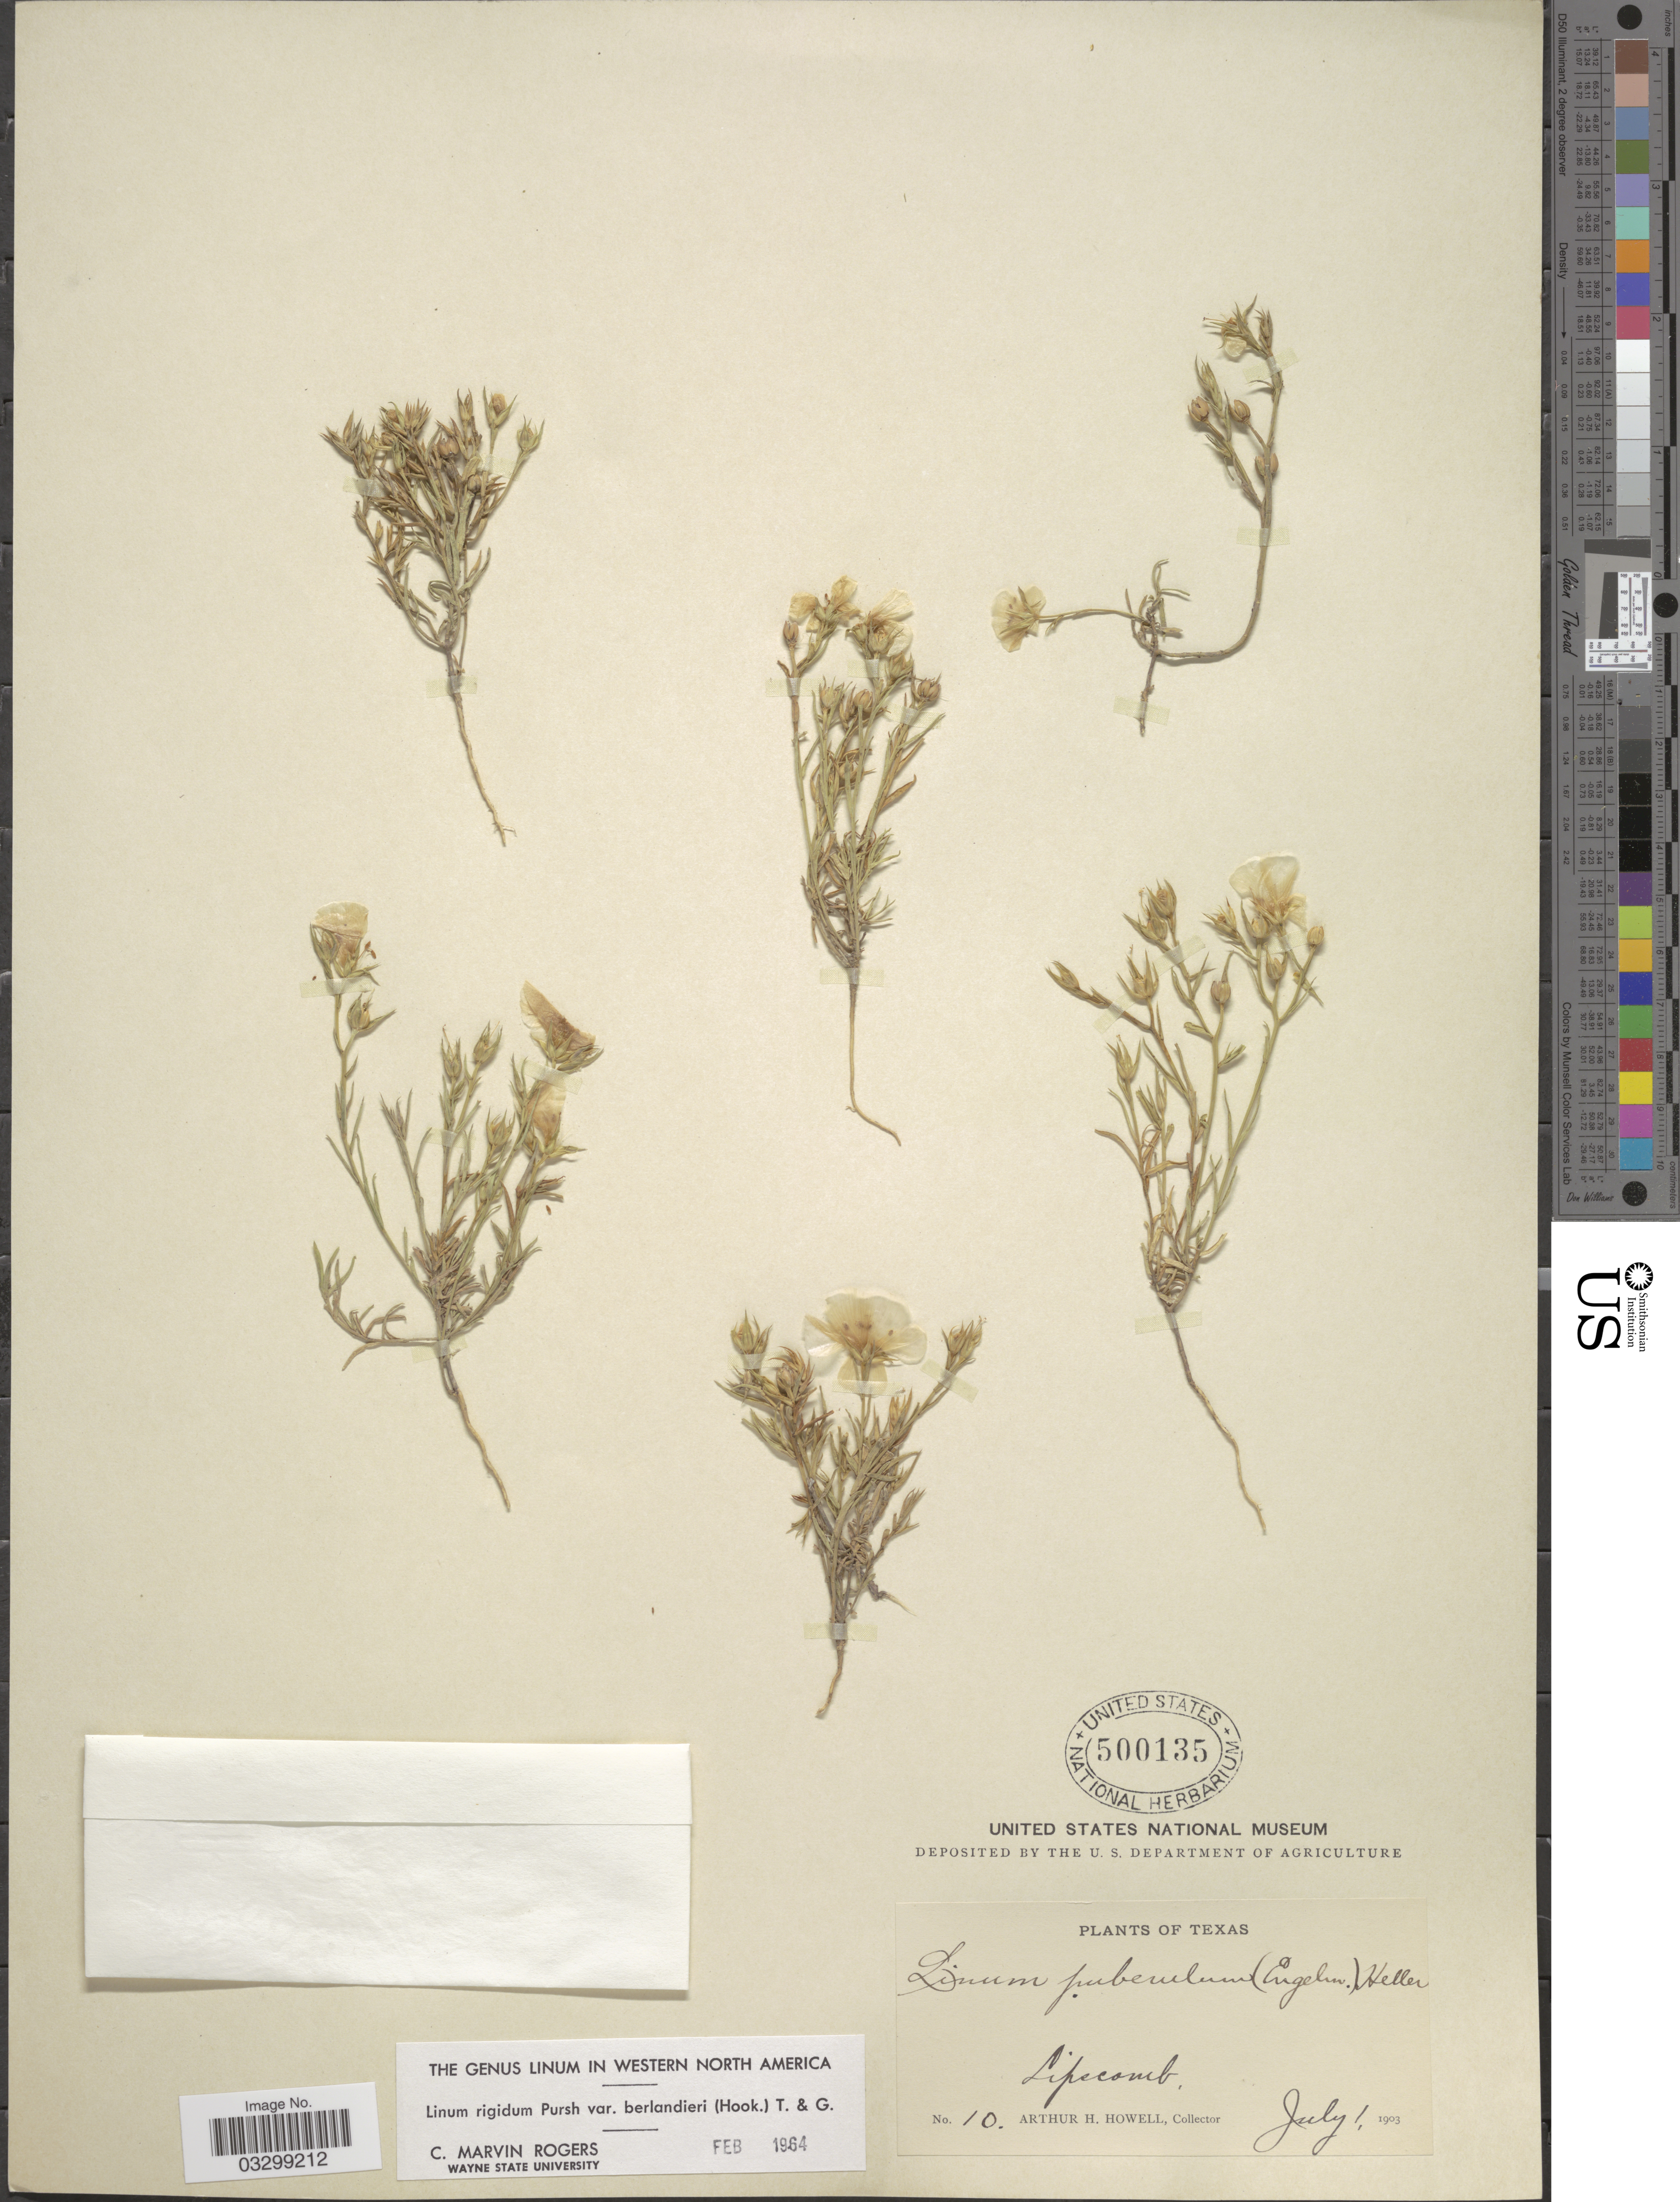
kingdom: Plantae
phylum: Tracheophyta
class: Magnoliopsida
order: Malpighiales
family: Linaceae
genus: Linum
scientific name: Linum rigidum var. berlandieri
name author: Pursh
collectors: A. H. Howell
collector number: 10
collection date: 1903-07-01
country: United States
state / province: Texas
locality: Lipscomb.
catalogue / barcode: US 500135